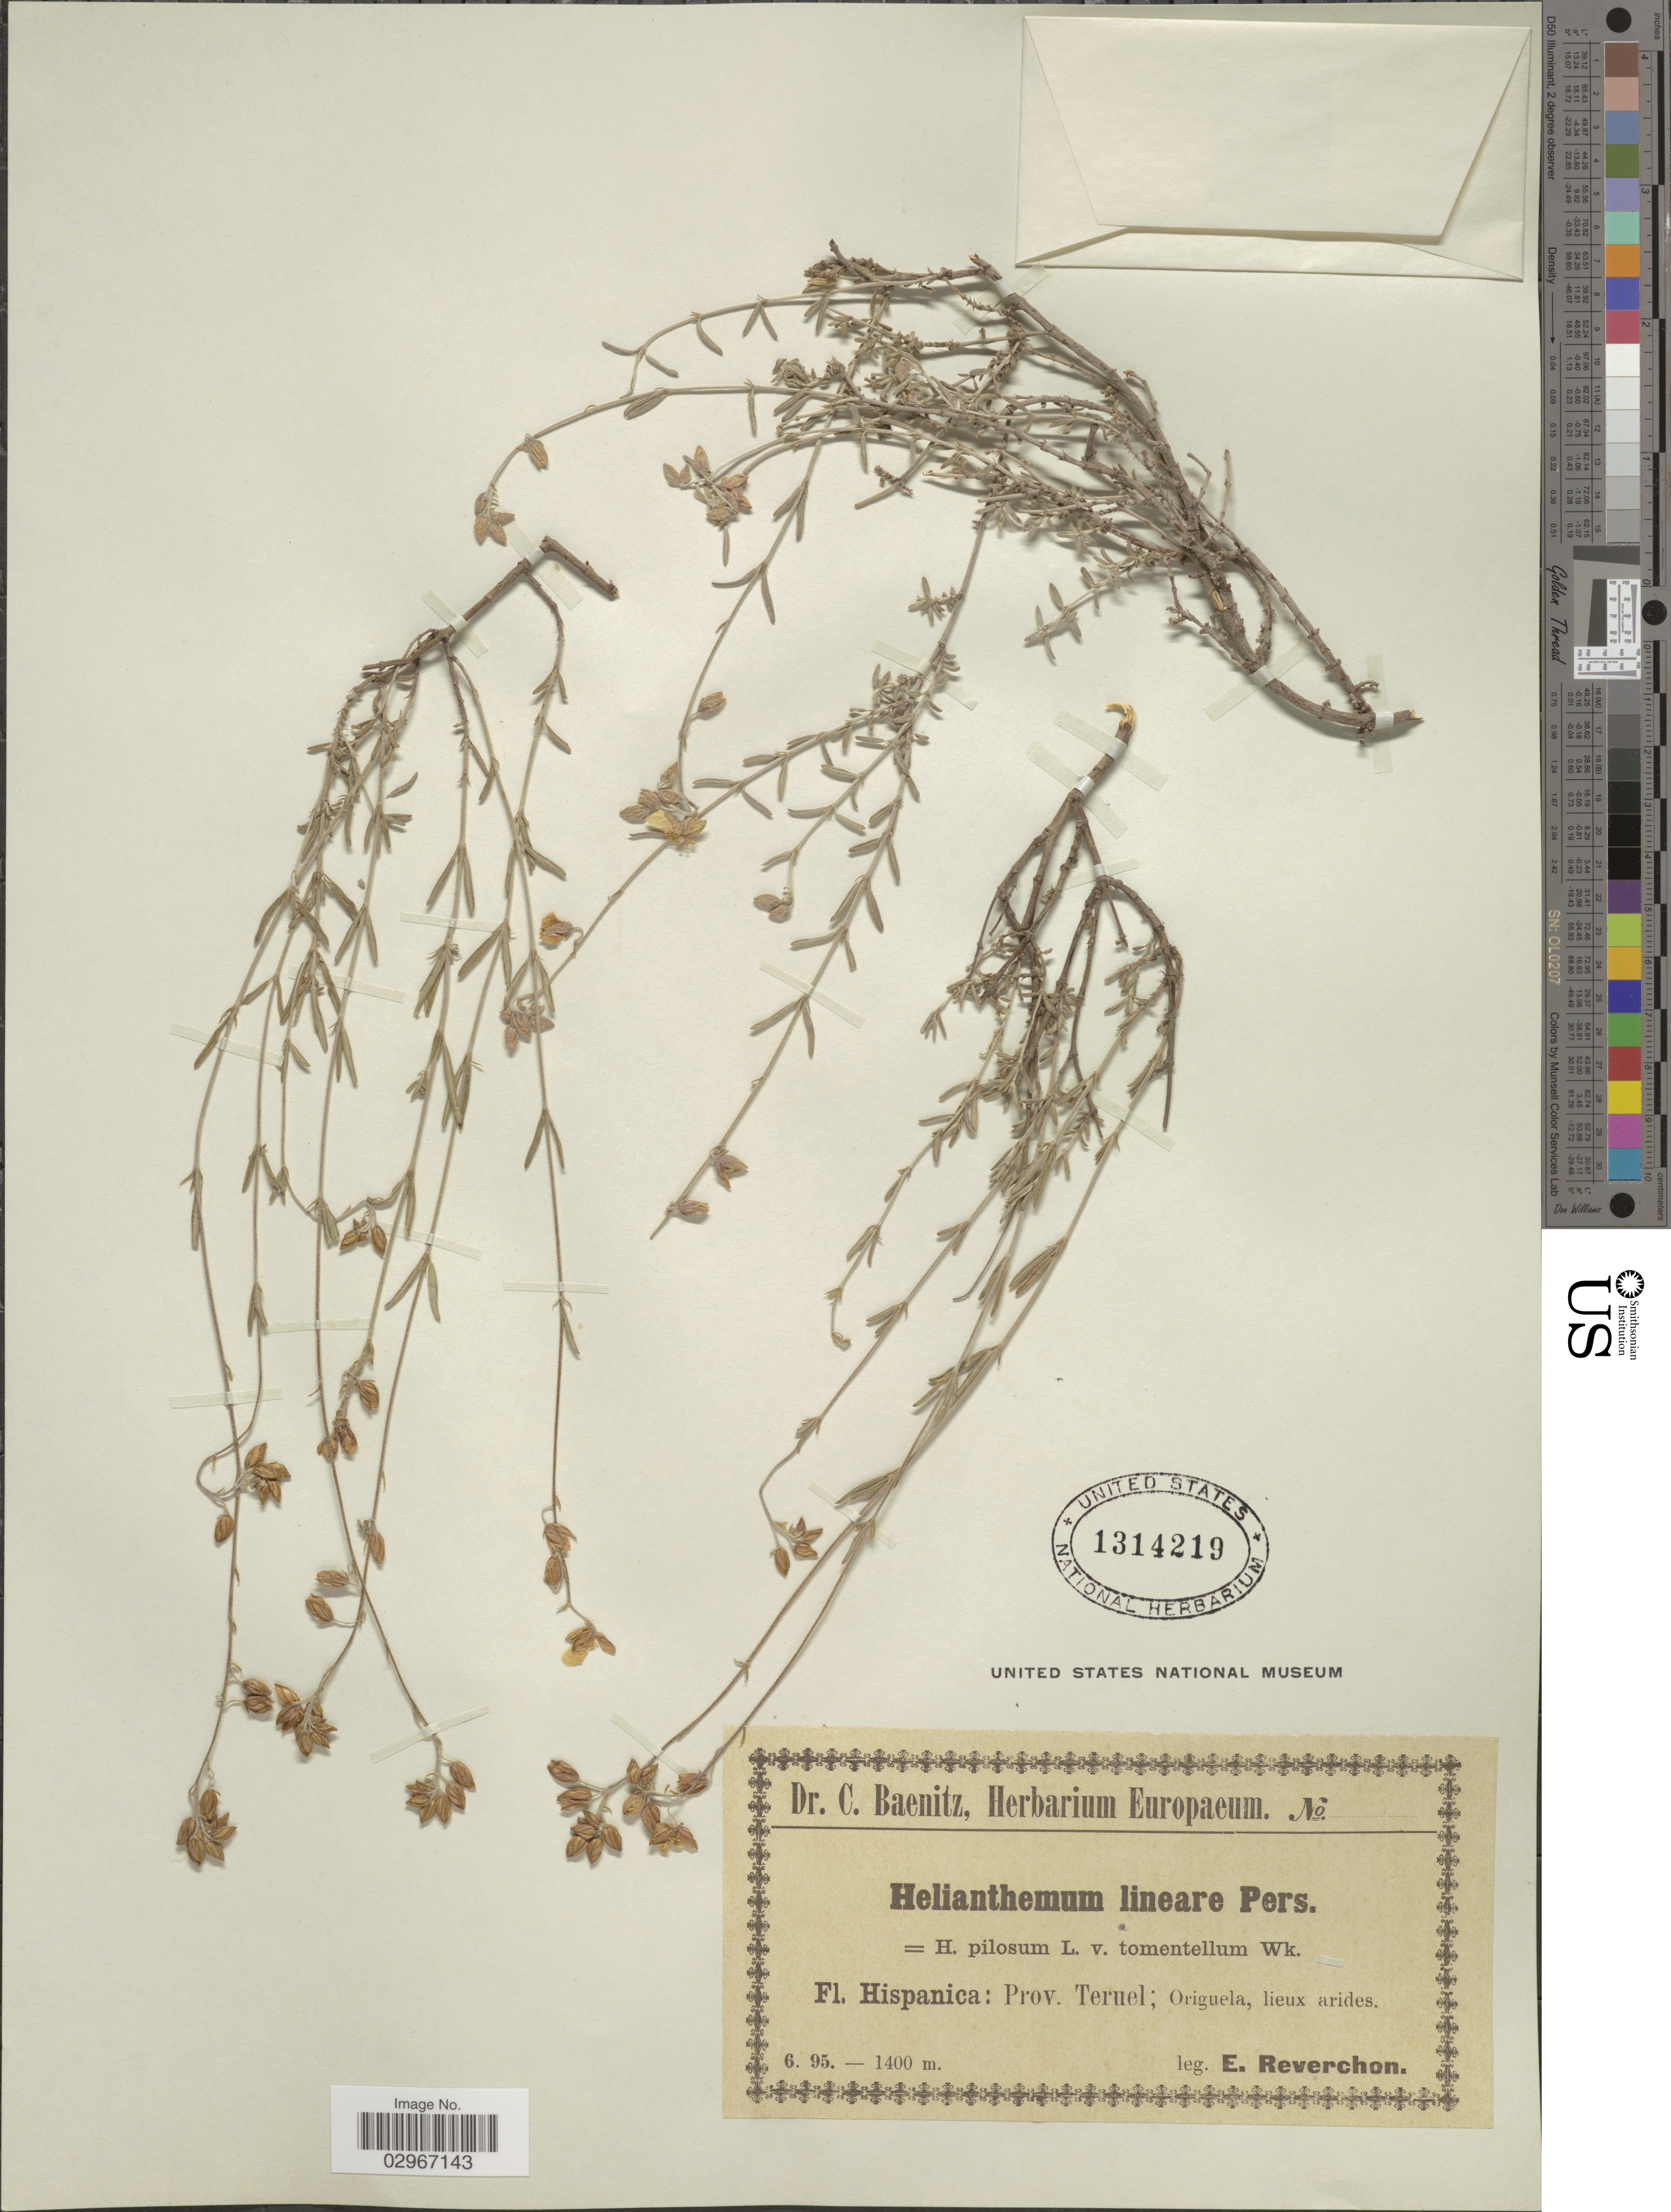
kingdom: Plantae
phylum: Tracheophyta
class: Magnoliopsida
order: Malvales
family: Cistaceae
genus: Helianthemum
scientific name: Helianthemum lineare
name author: Pers.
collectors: E. Reverchon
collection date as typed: Transcribed d/m/y: /6/95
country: Spain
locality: Hispanica: Prov. Teruel; Origuela, lieux arides.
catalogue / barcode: US 1314219